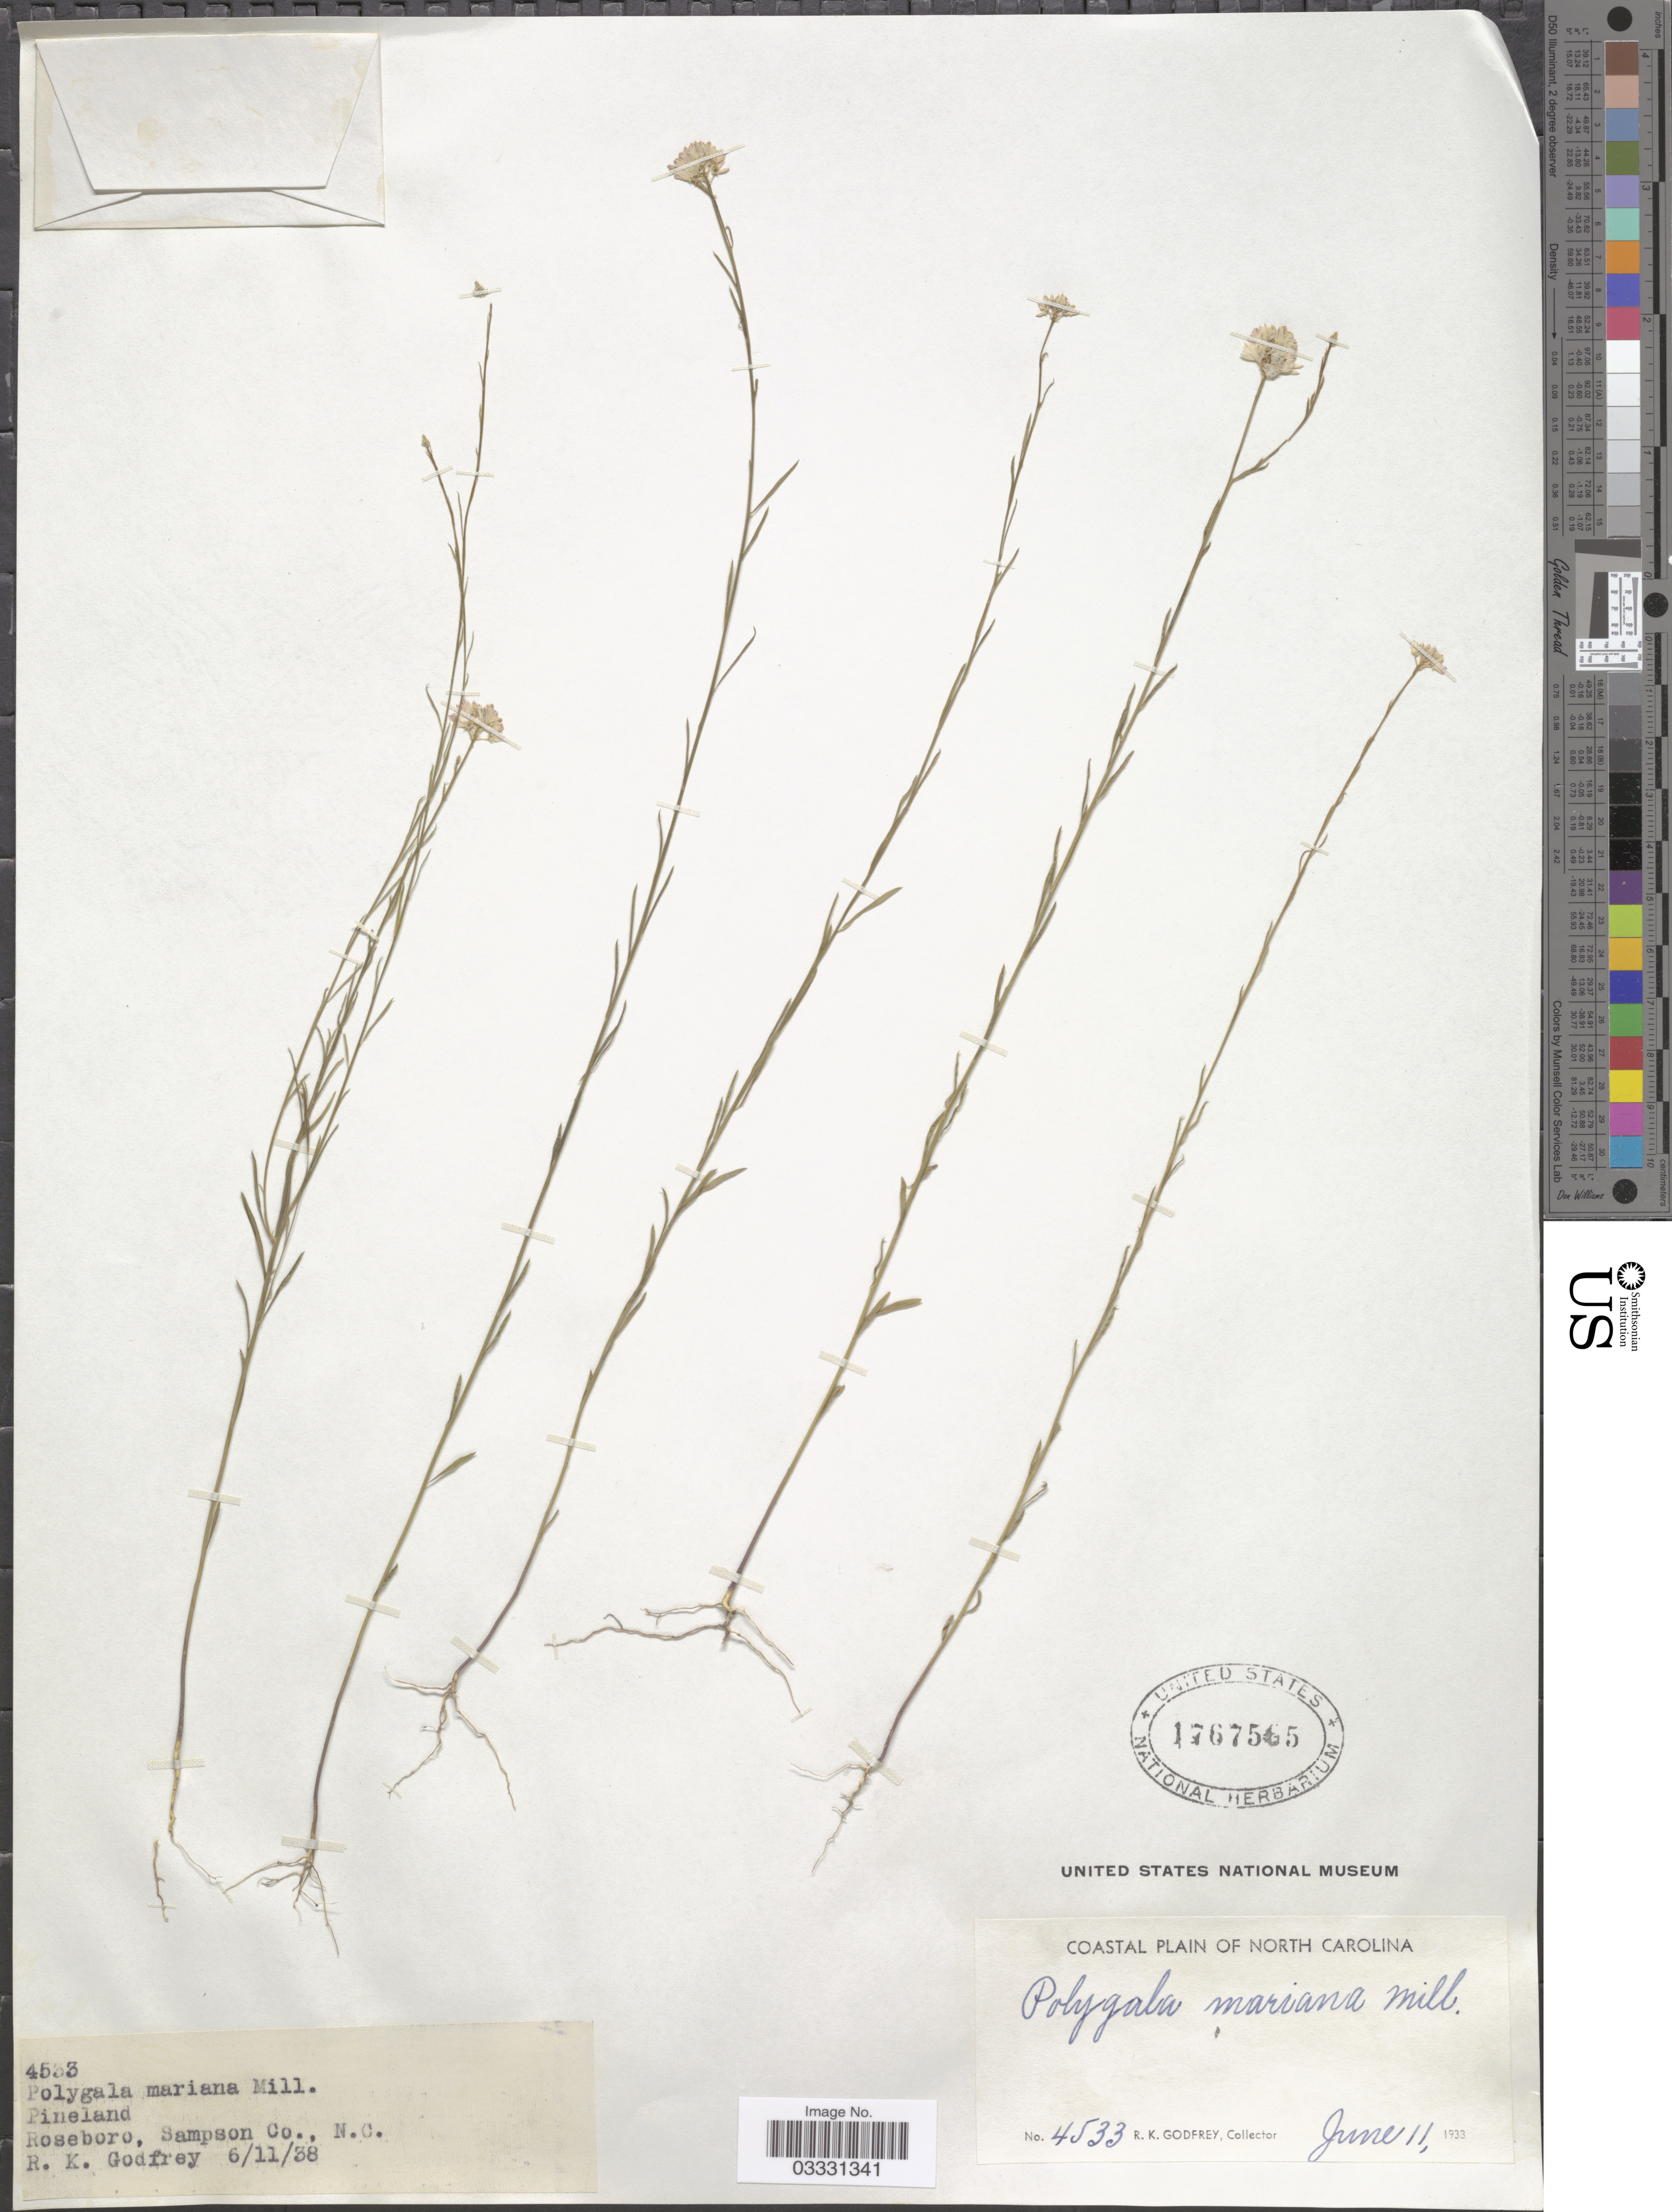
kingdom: Plantae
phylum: Tracheophyta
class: Magnoliopsida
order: Fabales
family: Polygalaceae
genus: Polygala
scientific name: Polygala mariana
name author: Mill.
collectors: R. K. Godfrey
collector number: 4533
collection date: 1933-06-11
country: United States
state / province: North Carolina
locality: Coastal Plain of North Carolina. Pineland. Roseboro, Sampson Co.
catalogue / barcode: US 1767565